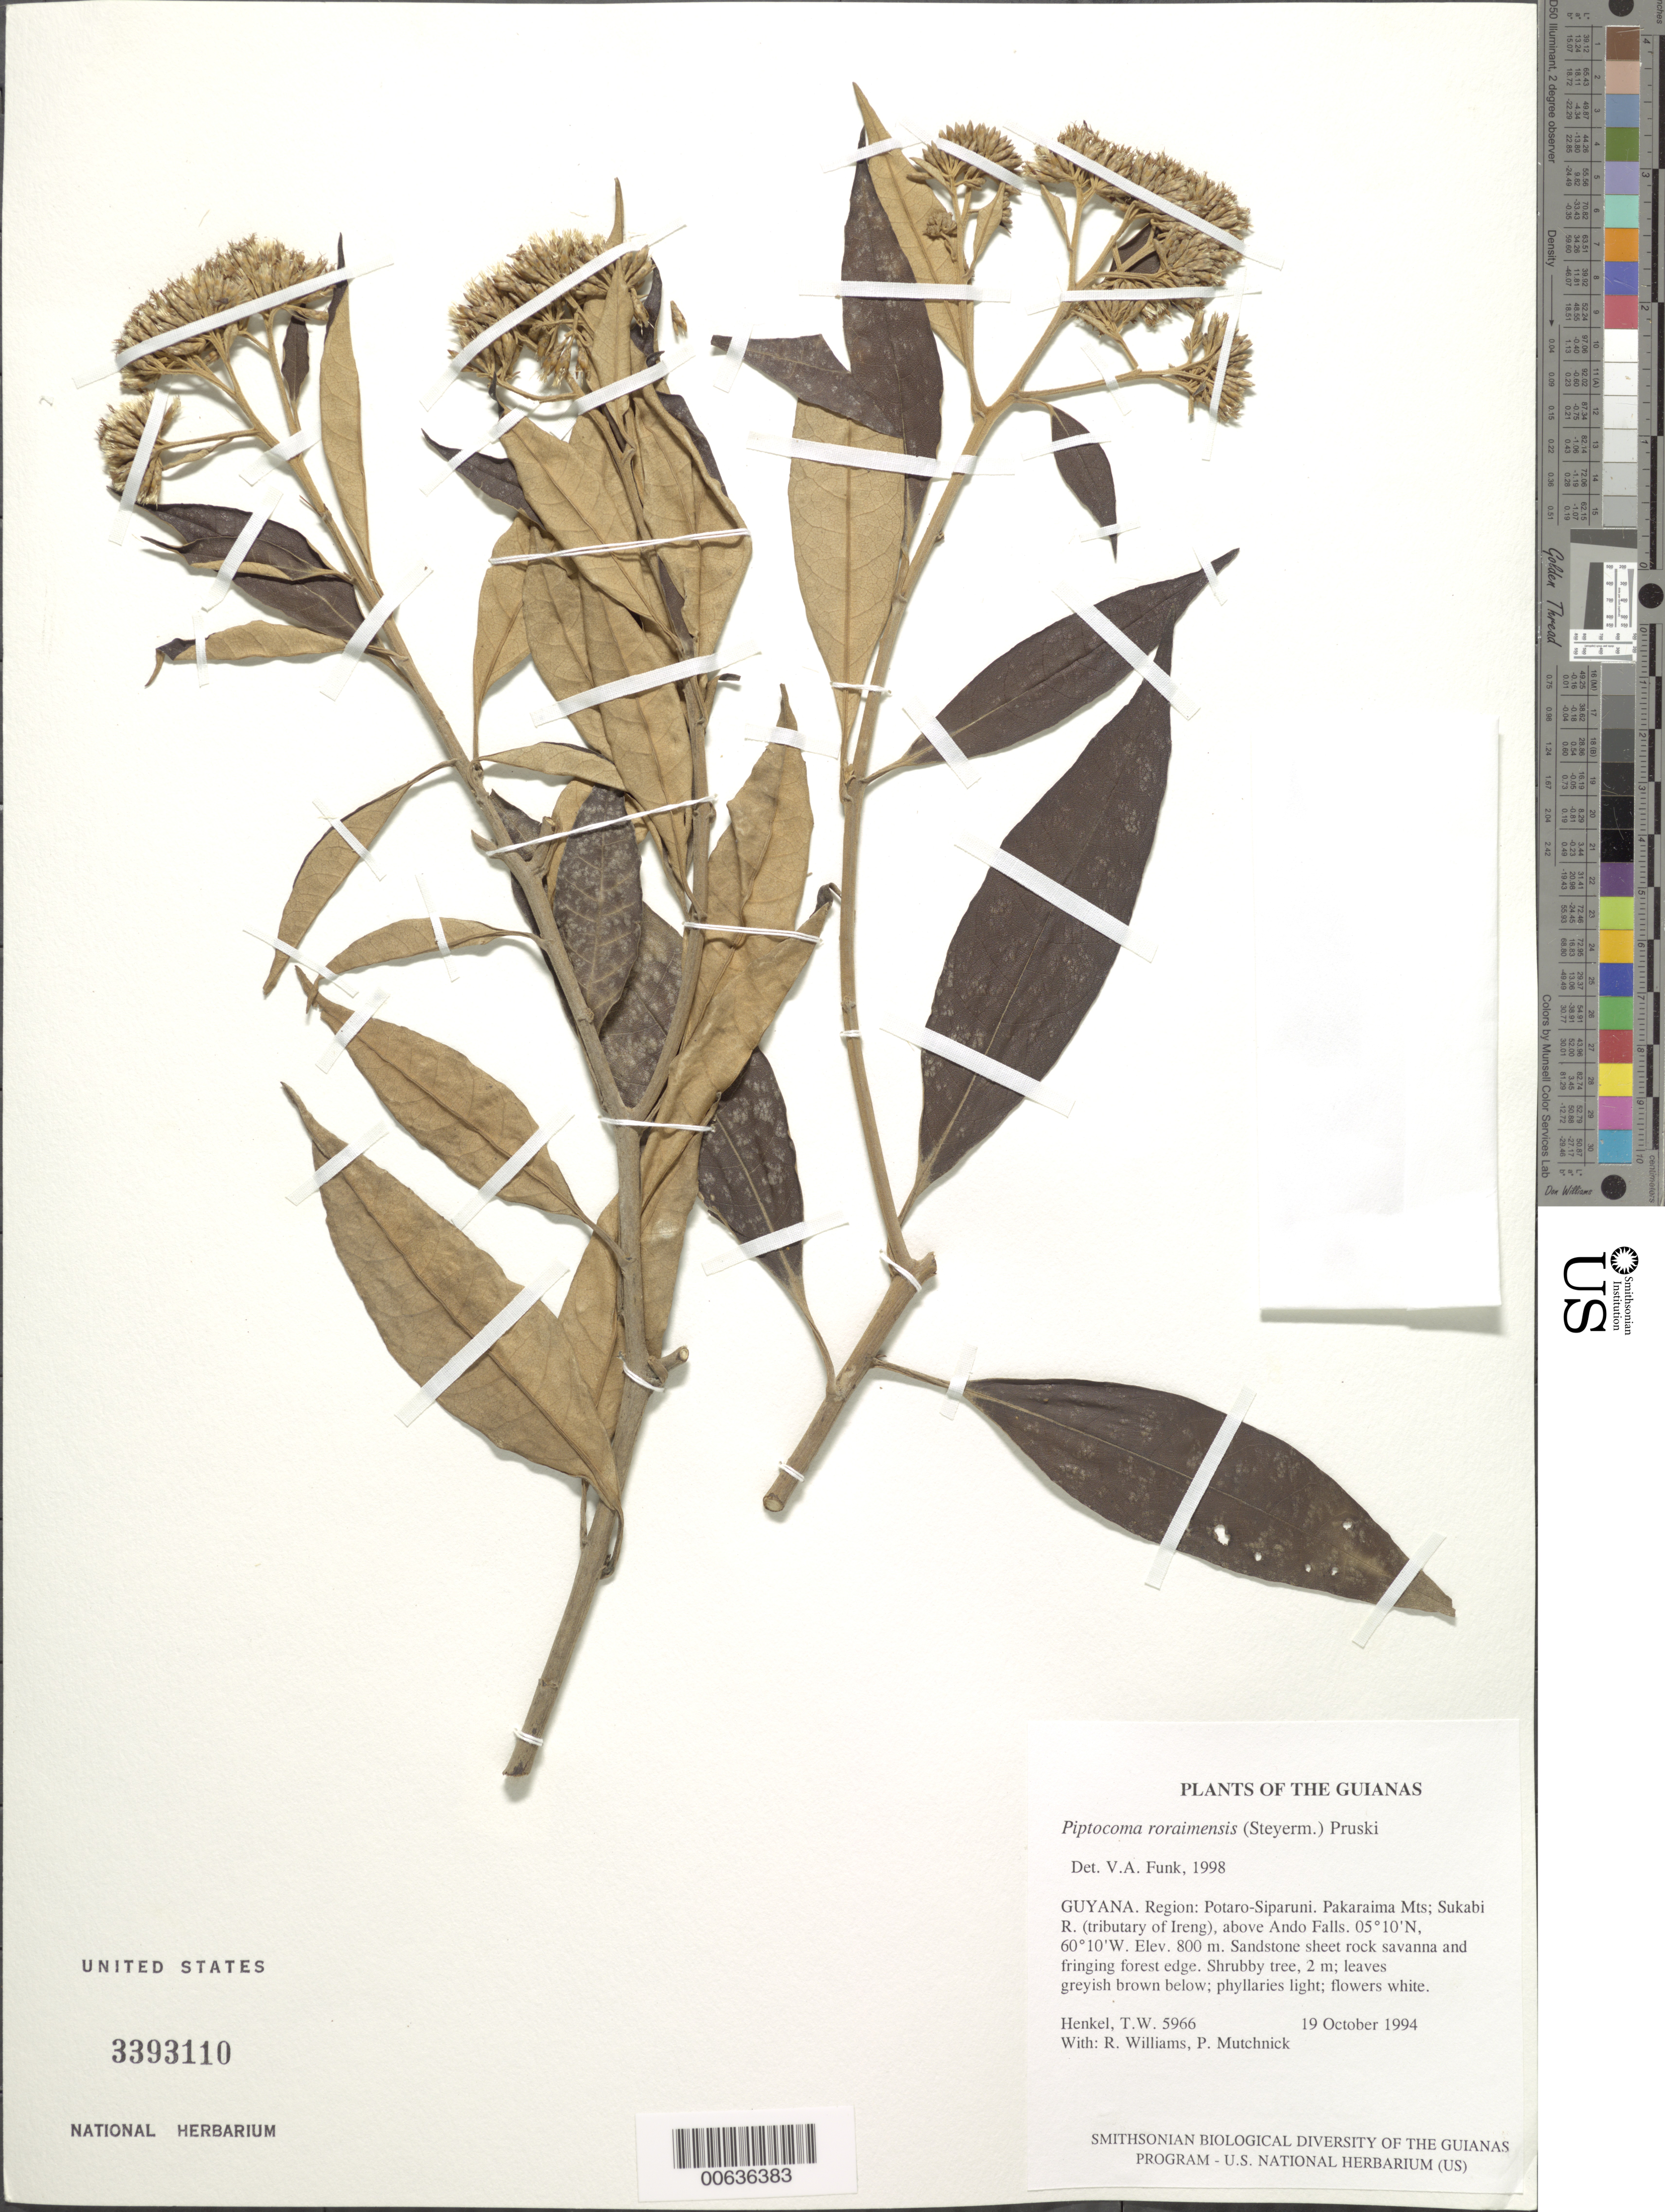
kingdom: Plantae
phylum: Tracheophyta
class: Magnoliopsida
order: Asterales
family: Asteraceae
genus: Piptocoma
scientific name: Piptocoma roraimensis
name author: (Steyerm.) Pruski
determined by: Funk, Vicki A., (BOT), Smithsonian Institution - National Museum of Natural History (UNITED STATES)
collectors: T. Henkel, R. Williams & P. Mutchnick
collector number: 5966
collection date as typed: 19 October 1994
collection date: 1994-10-19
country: Guyana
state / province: Potaro-Siparuni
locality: Pakaraima Mts; Sukabi R. (tributary of Ireng), above Ando Falls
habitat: Sandstone sheet rock savanna and fringing forest edge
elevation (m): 800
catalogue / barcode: US 3393110